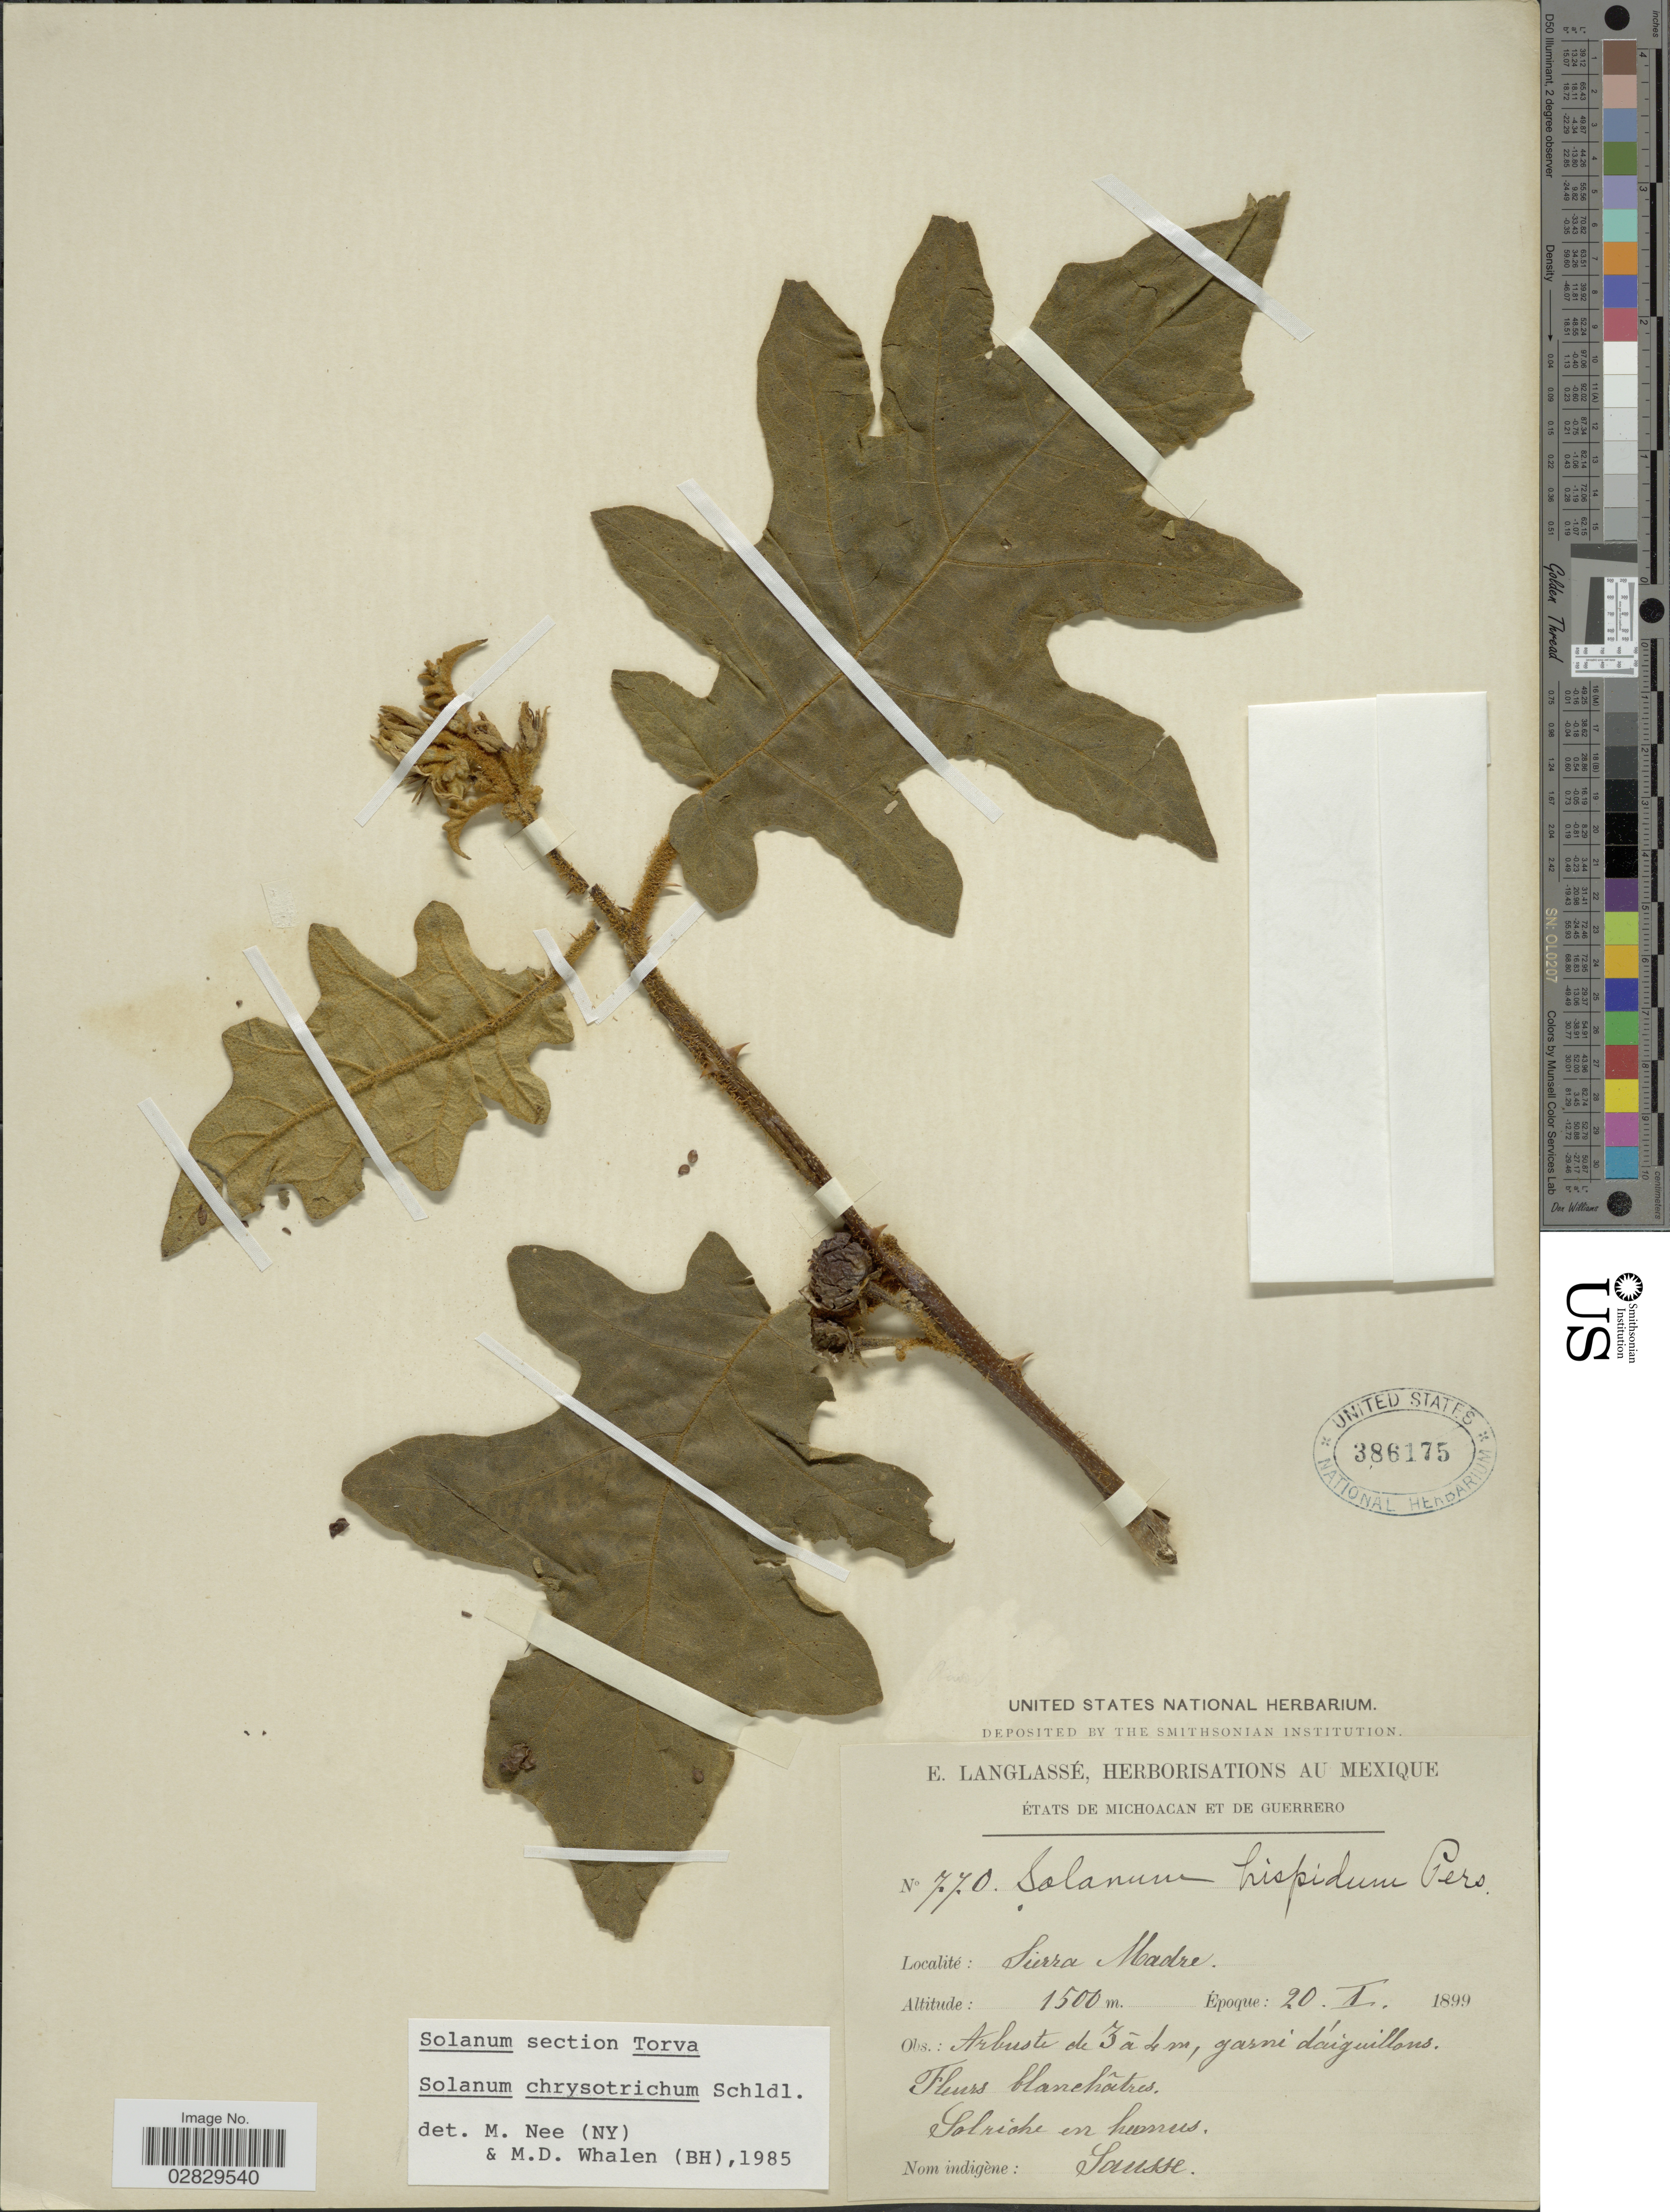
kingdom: Plantae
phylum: Tracheophyta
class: Magnoliopsida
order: Solanales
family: Solanaceae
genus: Solanum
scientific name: Solanum chrysotrichum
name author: Schltdl.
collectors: E. Langlassé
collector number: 770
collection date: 1899-01-20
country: Mexico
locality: États de Michoacan et de Guerrero. Sierra Madre.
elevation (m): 1500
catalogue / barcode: US 386175